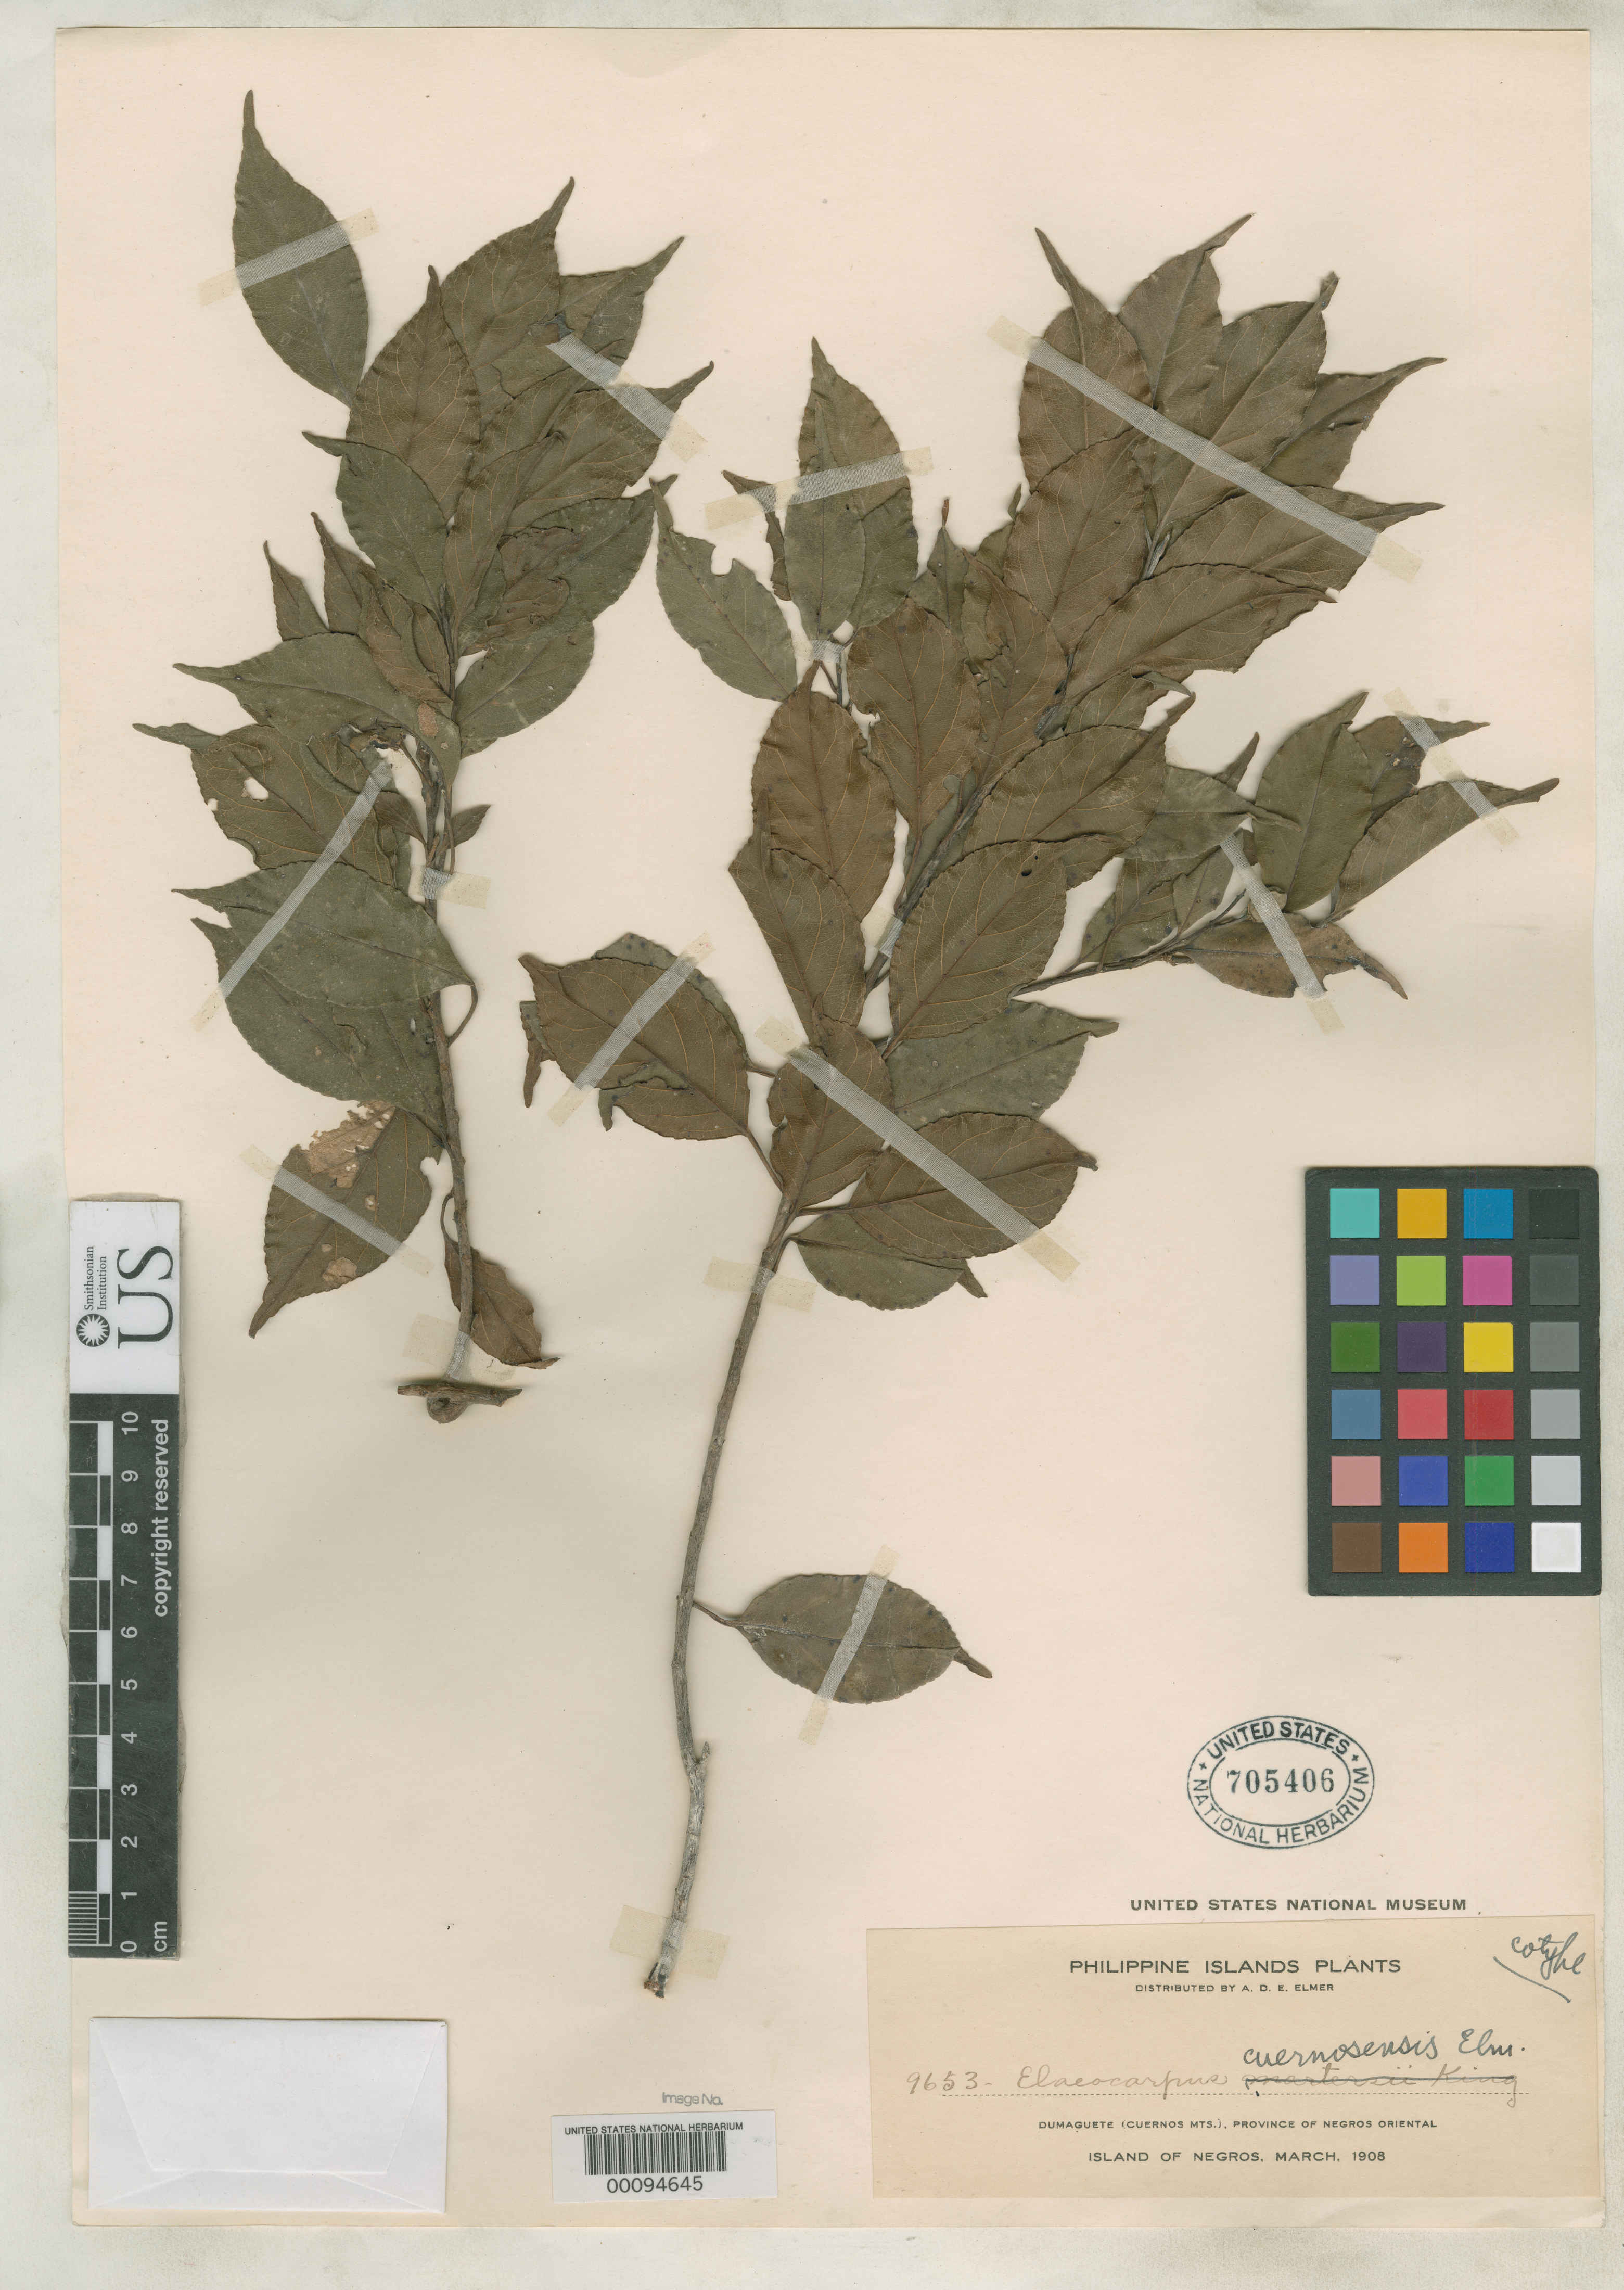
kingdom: Plantae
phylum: Tracheophyta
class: Magnoliopsida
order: Oxalidales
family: Elaeocarpaceae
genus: Elaeocarpus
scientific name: Elaeocarpus cuernosensis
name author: Elmer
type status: Isotype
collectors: A. D. E. Elmer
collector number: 9653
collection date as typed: Mar 1908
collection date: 1908-03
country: Philippines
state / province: Central Visayas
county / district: Negros Oriental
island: Negros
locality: Dumaguete, Cuernos Mts.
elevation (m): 1524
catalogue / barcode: US 705406